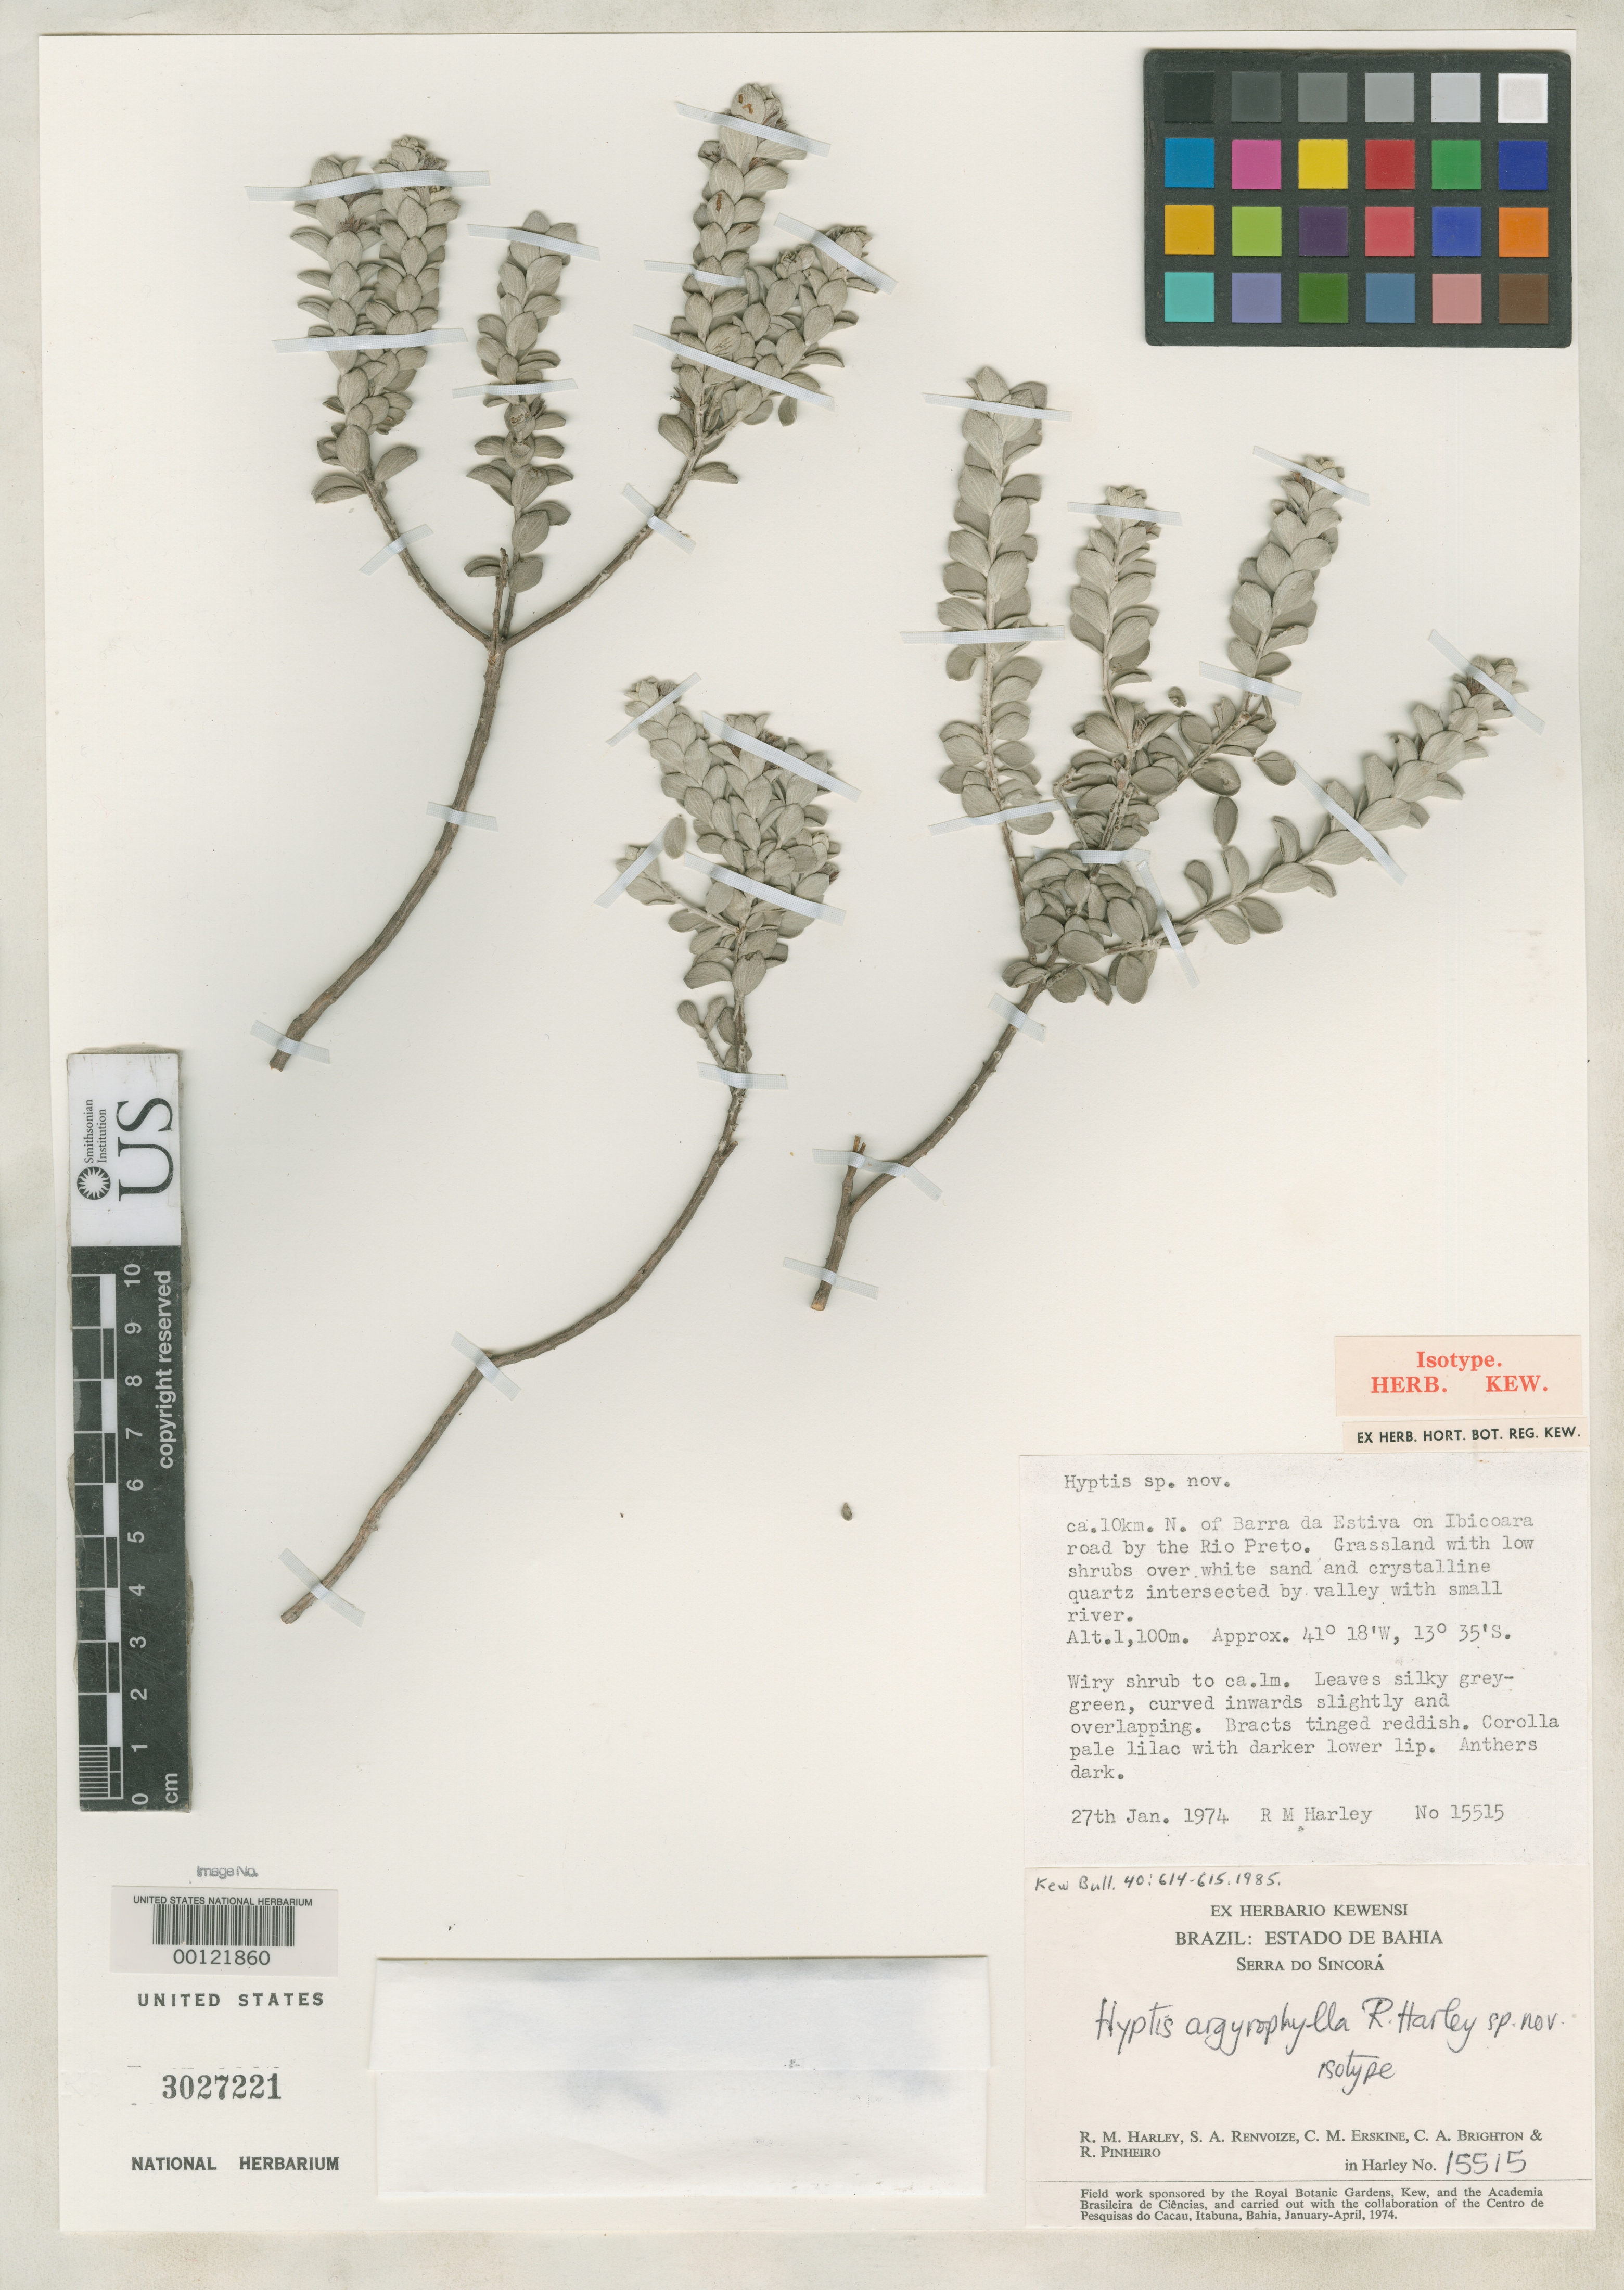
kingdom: Plantae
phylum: Tracheophyta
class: Magnoliopsida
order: Lamiales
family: Lamiaceae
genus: Hyptis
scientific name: Hyptis argyrophylla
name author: Harley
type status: Isotype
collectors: R. M. Harley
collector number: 15515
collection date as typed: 27 Jan 1974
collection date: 1974-01-27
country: Brazil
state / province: Bahia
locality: Serra do Sincora, 10 km N of Barra da Estiva on Ibicoara road by Rio Preto.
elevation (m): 1100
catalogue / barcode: US 3027221